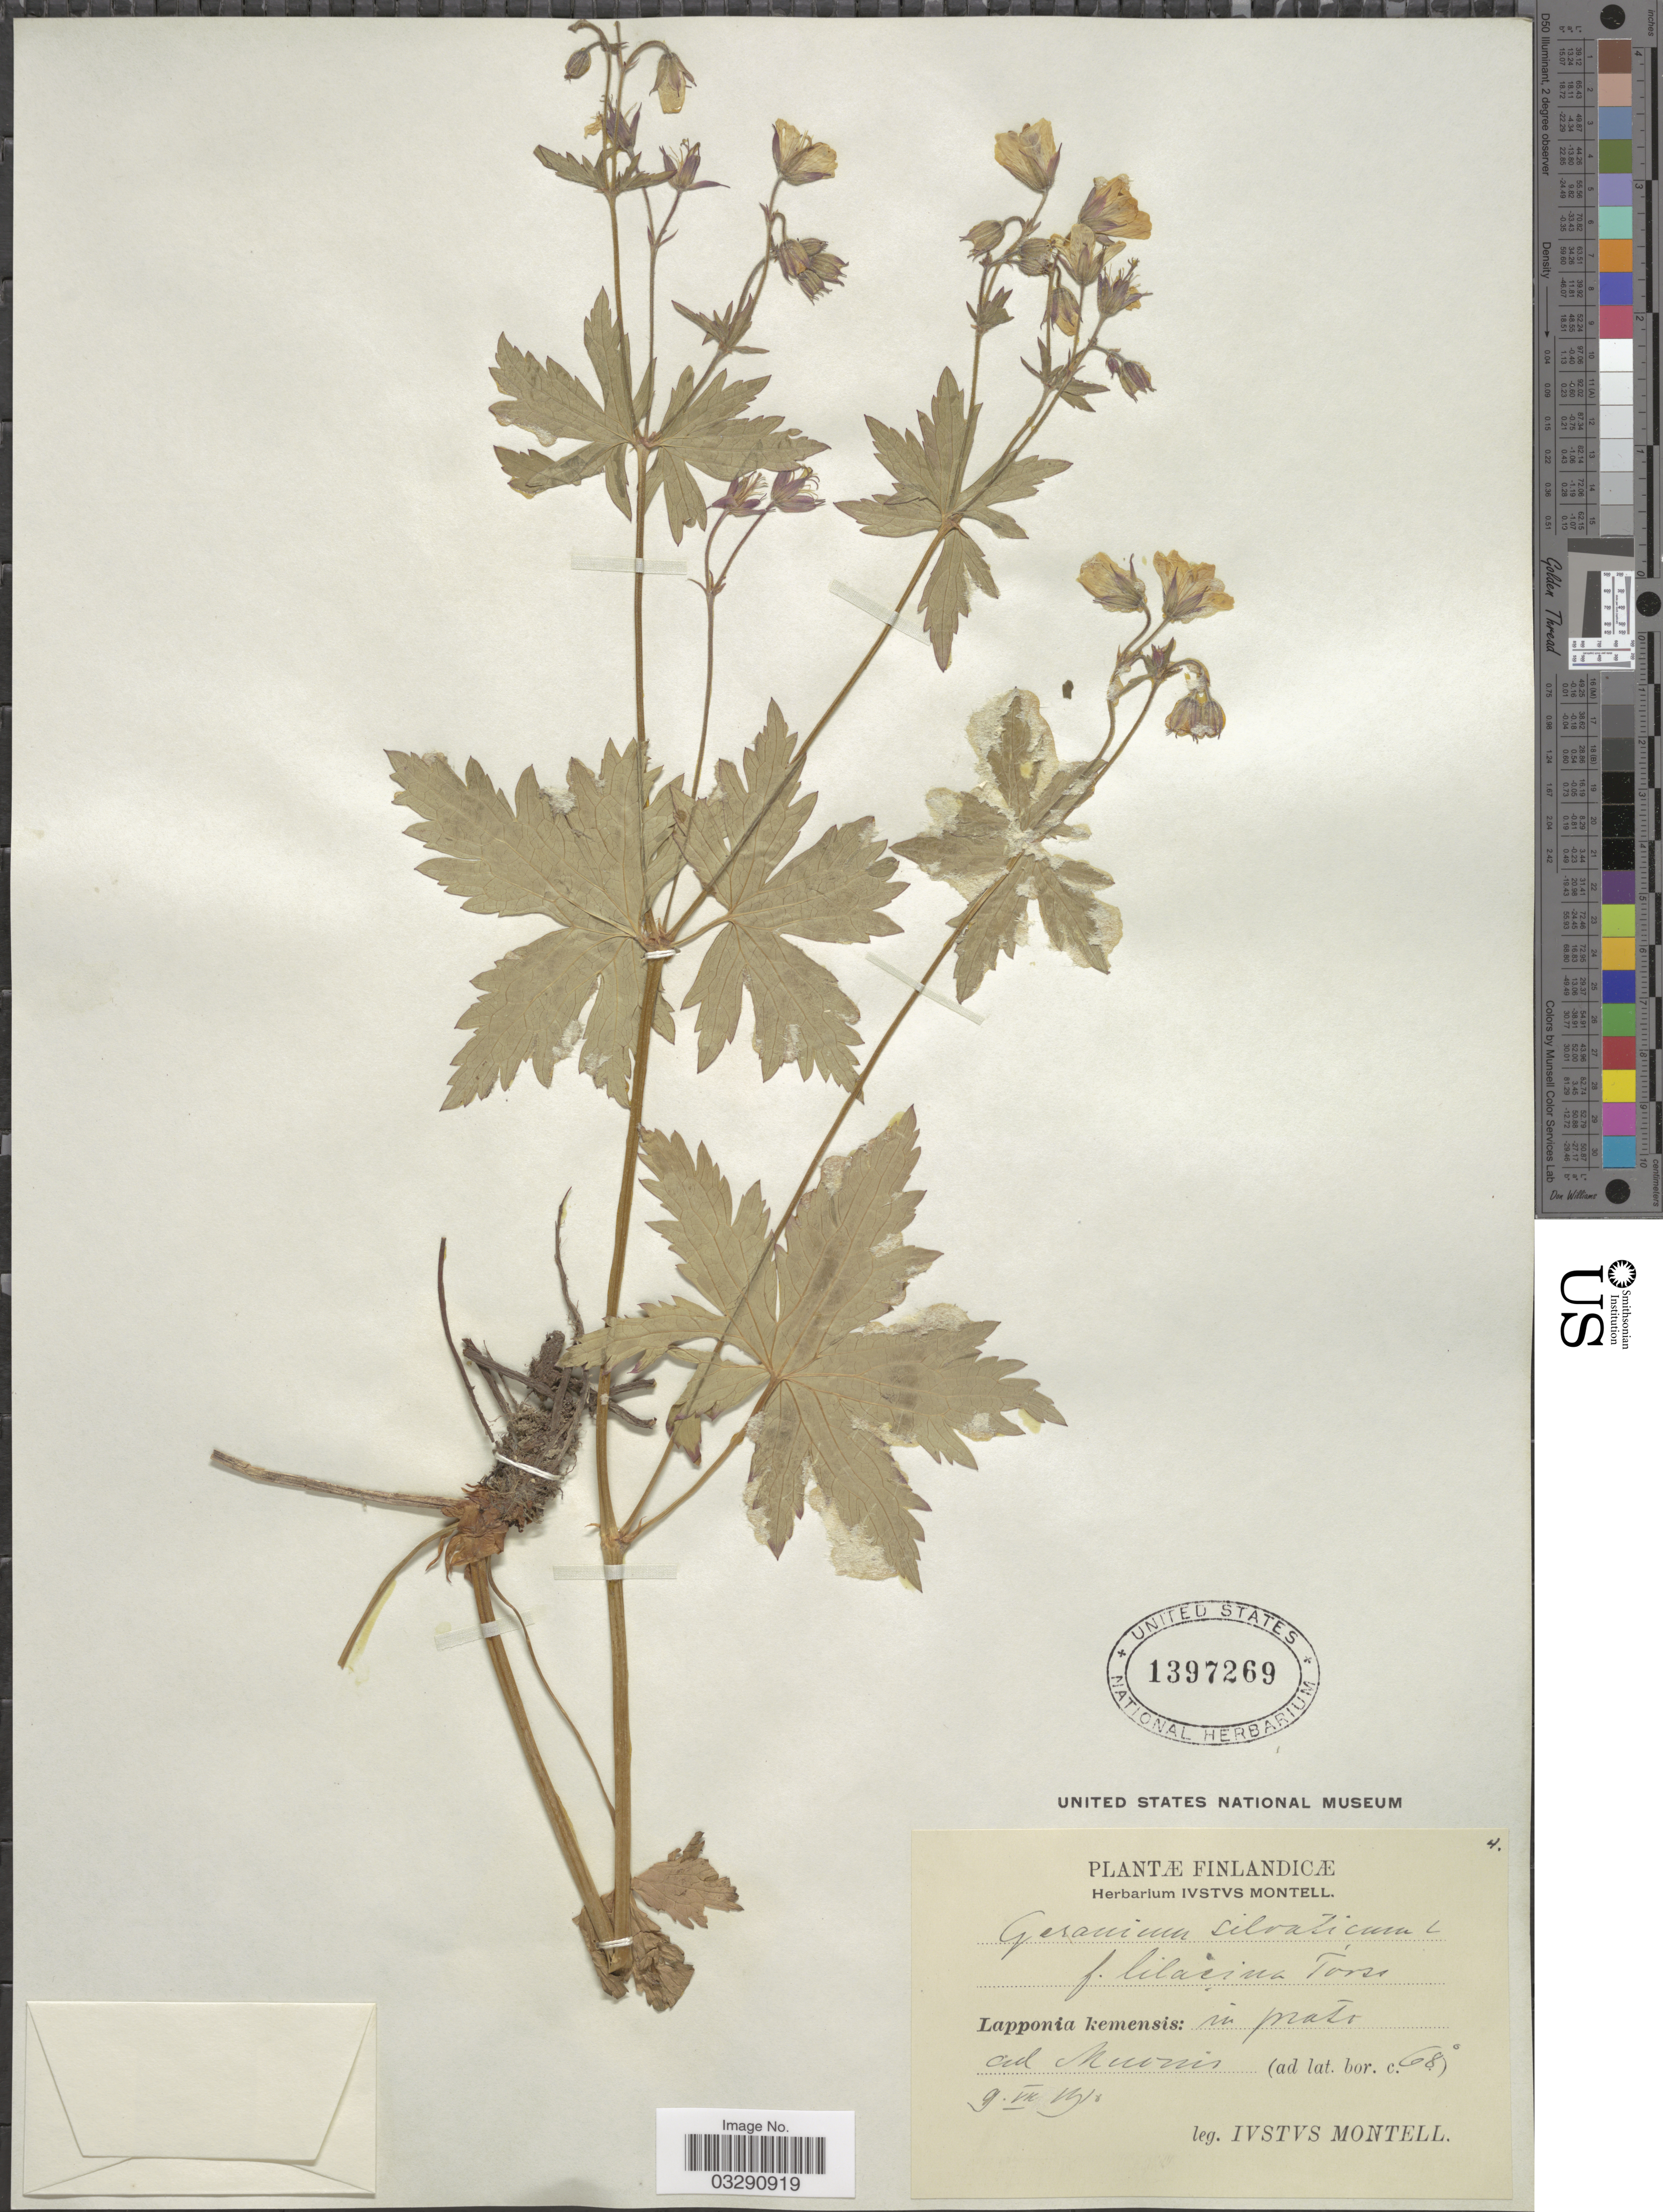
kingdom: Plantae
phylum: Tracheophyta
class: Magnoliopsida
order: Geraniales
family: Geraniaceae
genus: Geranium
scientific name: Geranium silvaticum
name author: L.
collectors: I. Montell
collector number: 4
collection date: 1918-07-09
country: Finland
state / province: Lappi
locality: Muonio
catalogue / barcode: US 1397269